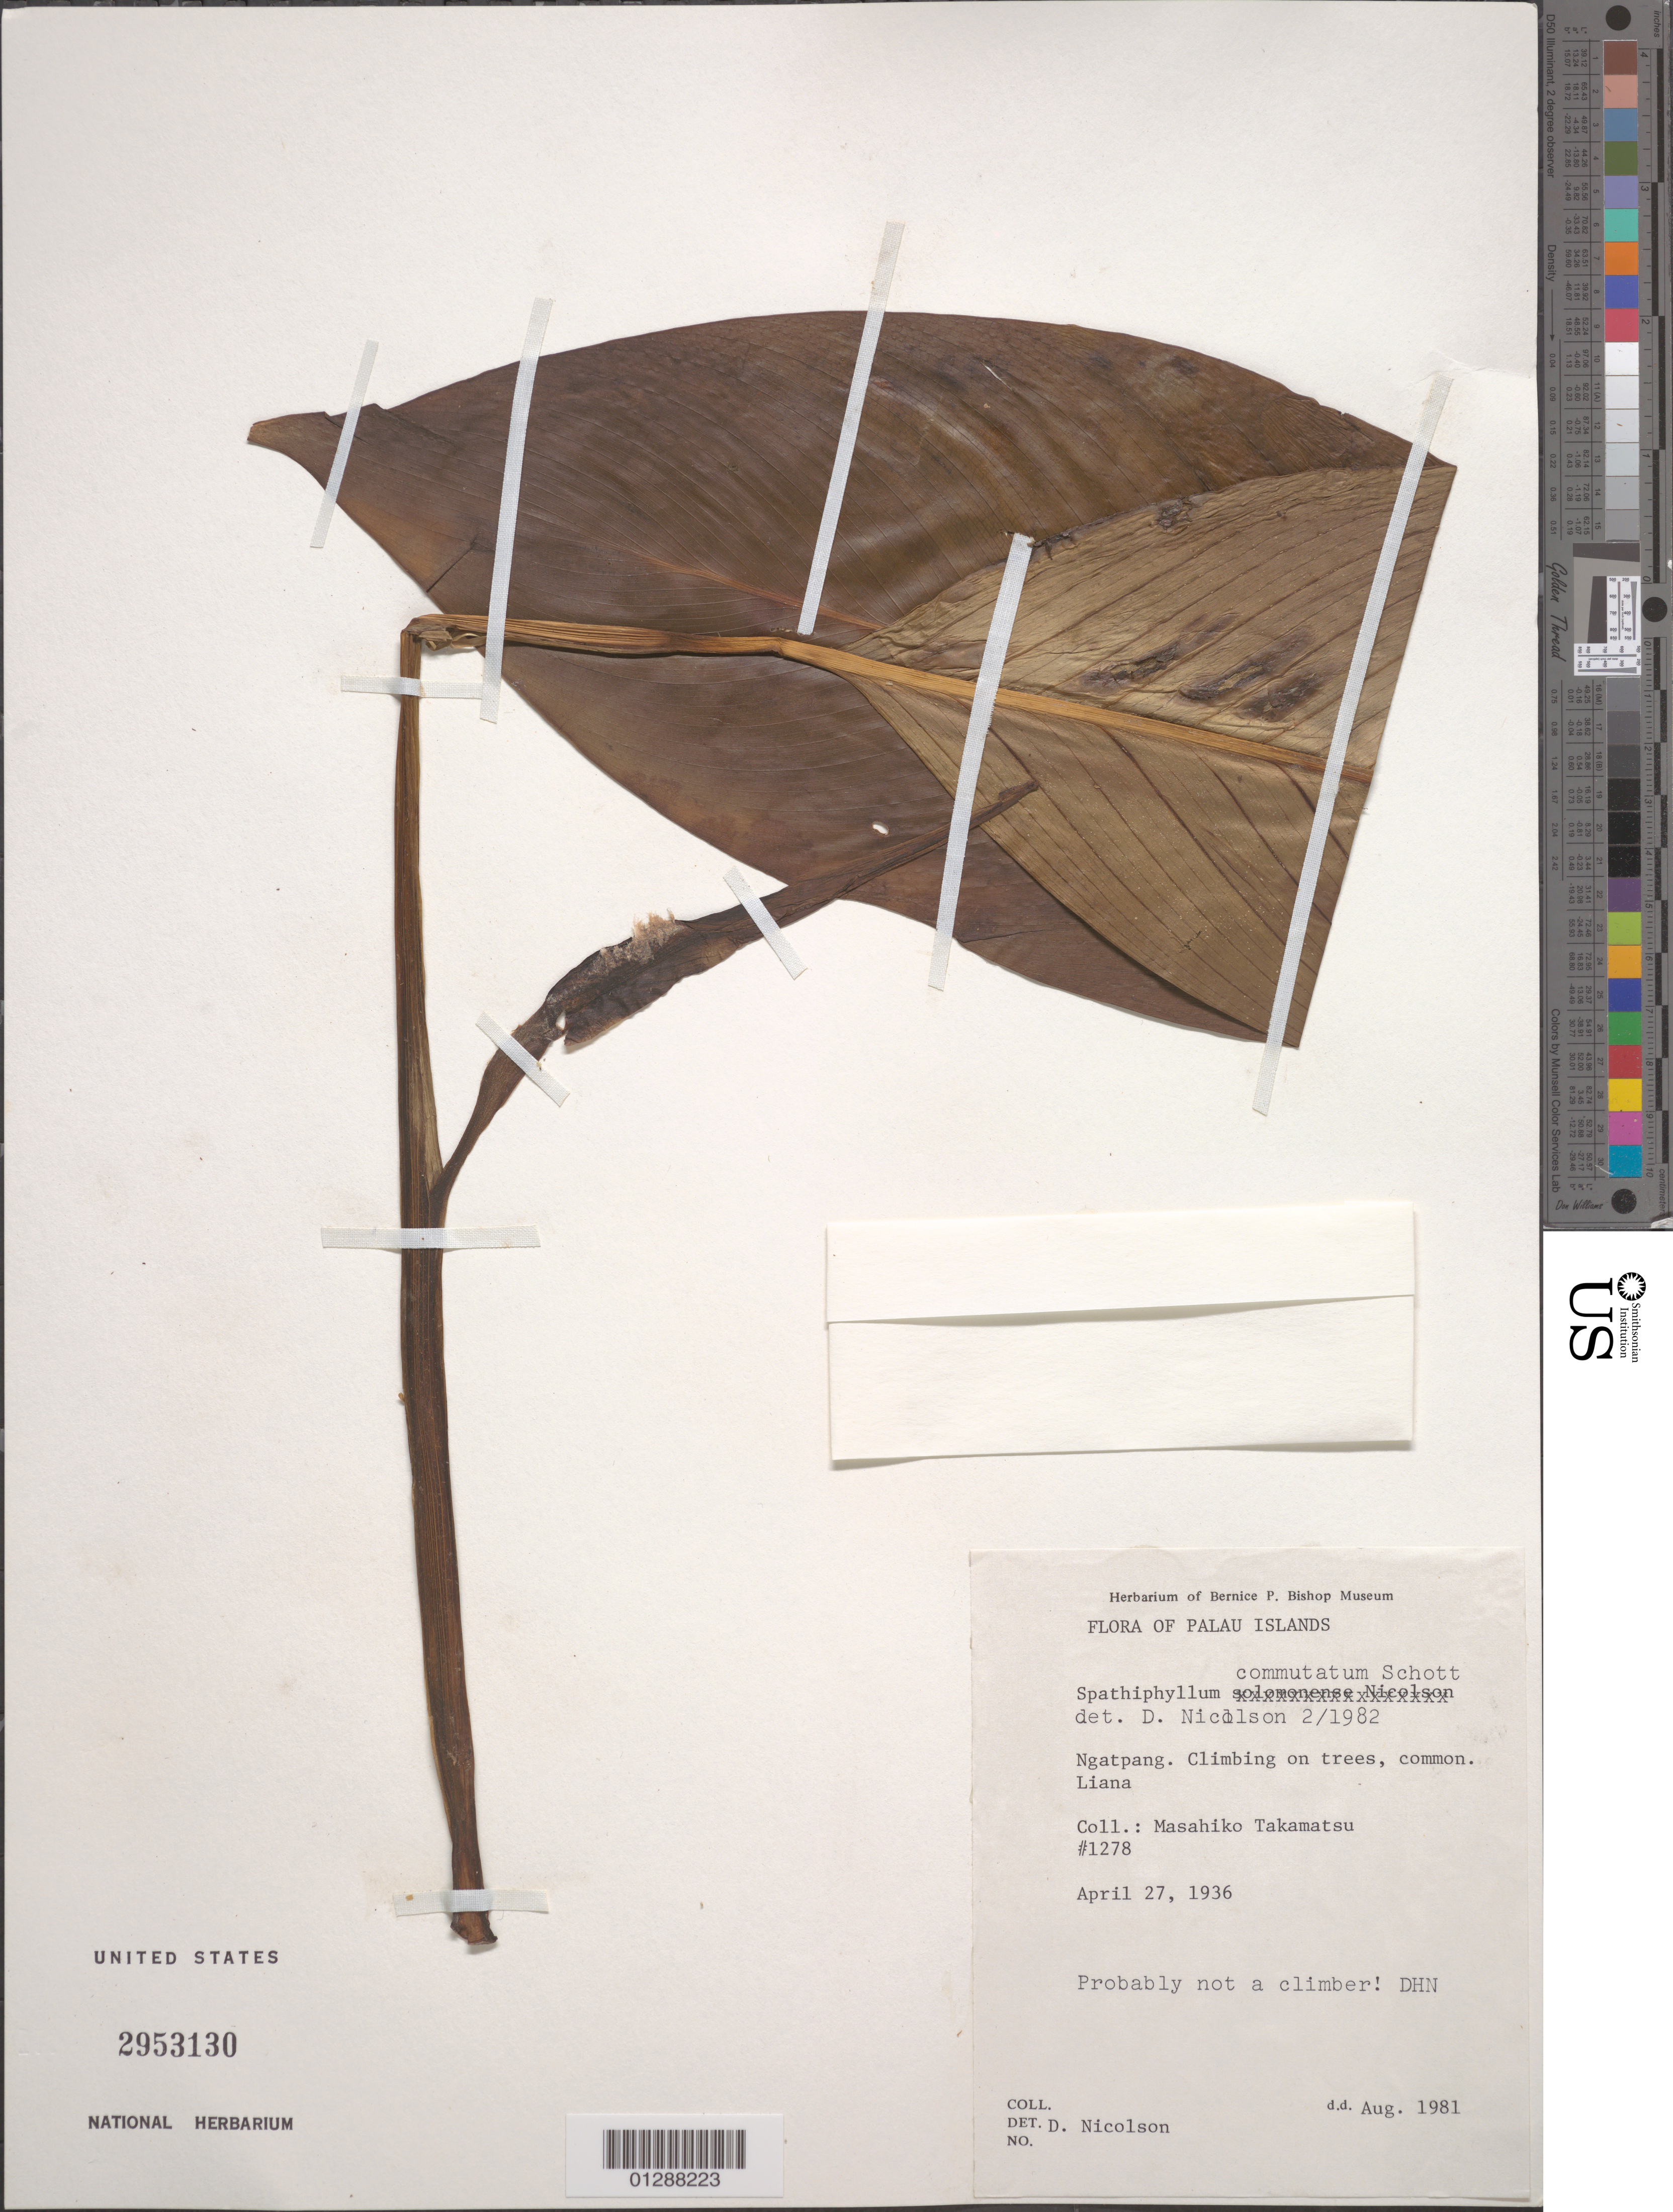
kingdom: Plantae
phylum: Tracheophyta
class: Liliopsida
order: Alismatales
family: Araceae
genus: Spathiphyllum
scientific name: Spathiphyllum commutatum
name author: Schott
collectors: M. Takamatsu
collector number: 1278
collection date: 1936-04-27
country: Palau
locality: Palau Islands. Ngatpang.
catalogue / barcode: US 2953130